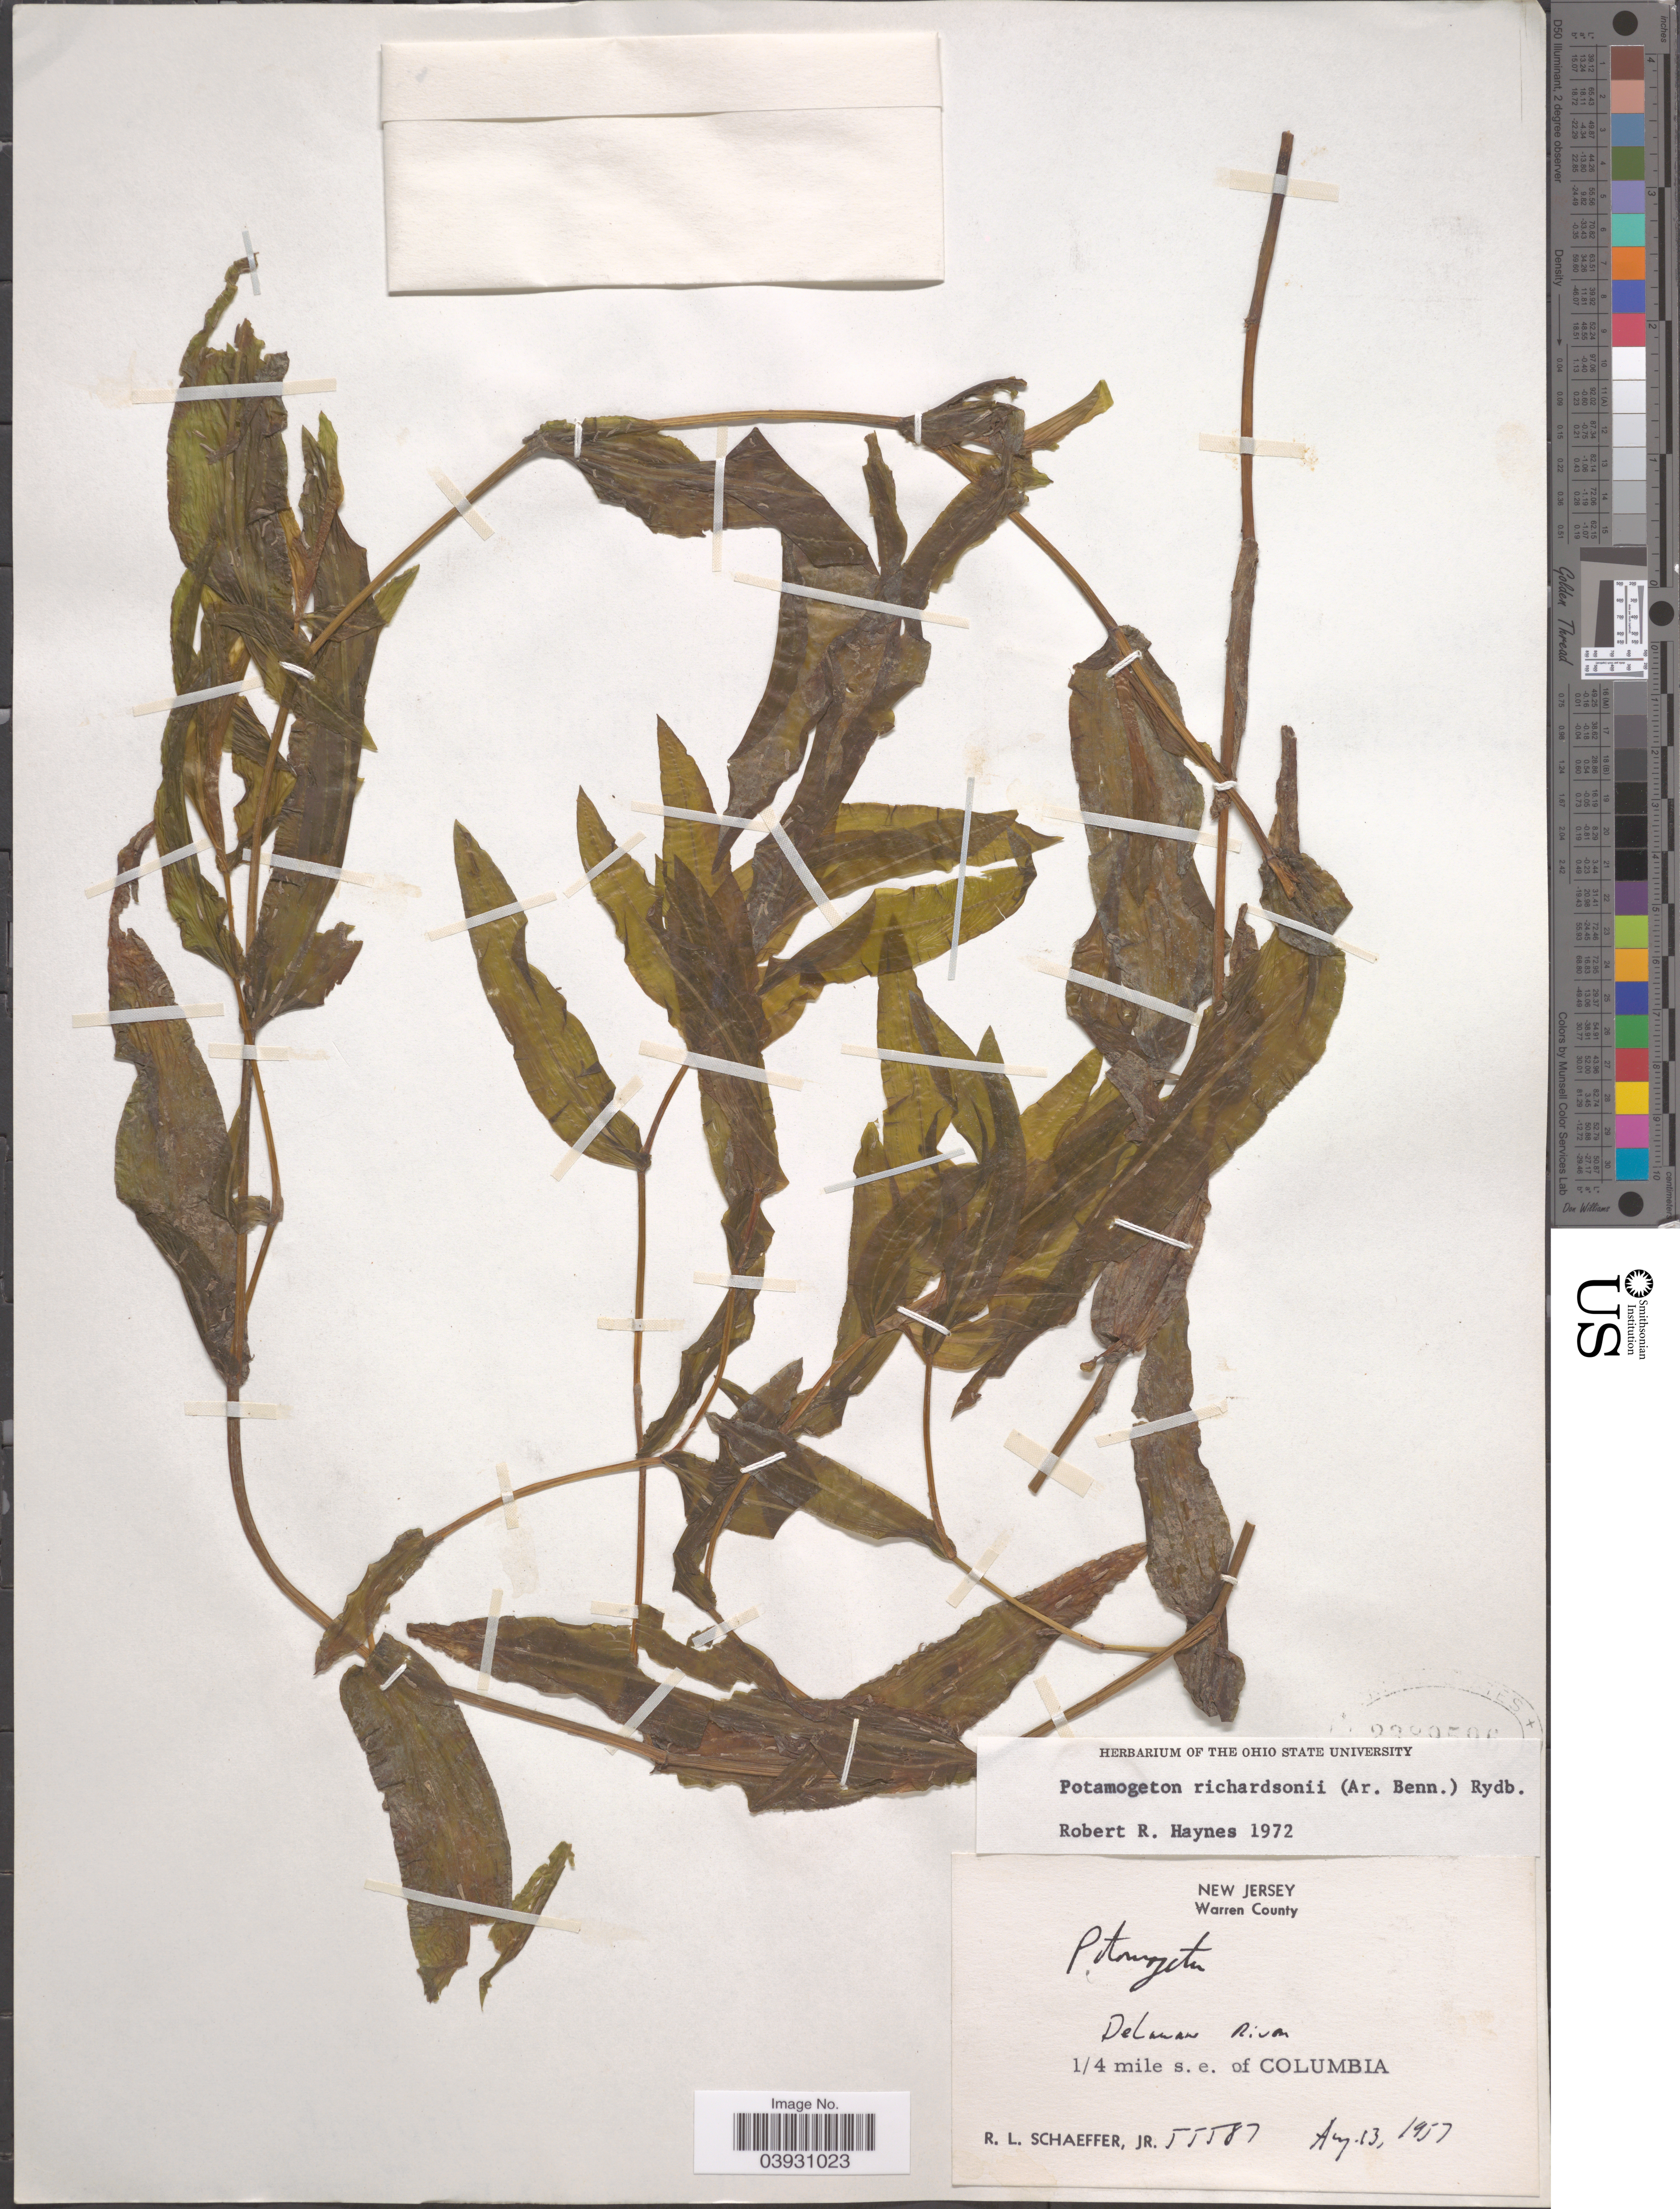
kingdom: Plantae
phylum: Tracheophyta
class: Liliopsida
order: Alismatales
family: Potamogetonaceae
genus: Potamogeton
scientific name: Potamogeton richardsonii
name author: (A.W. Benn.) Rydb.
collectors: R. L. Schaeffer Jr.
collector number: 55587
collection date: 1957-08-13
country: United States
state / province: New Jersey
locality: Warren County. Delaware River. 1/4 mile s. e. of Columbia.